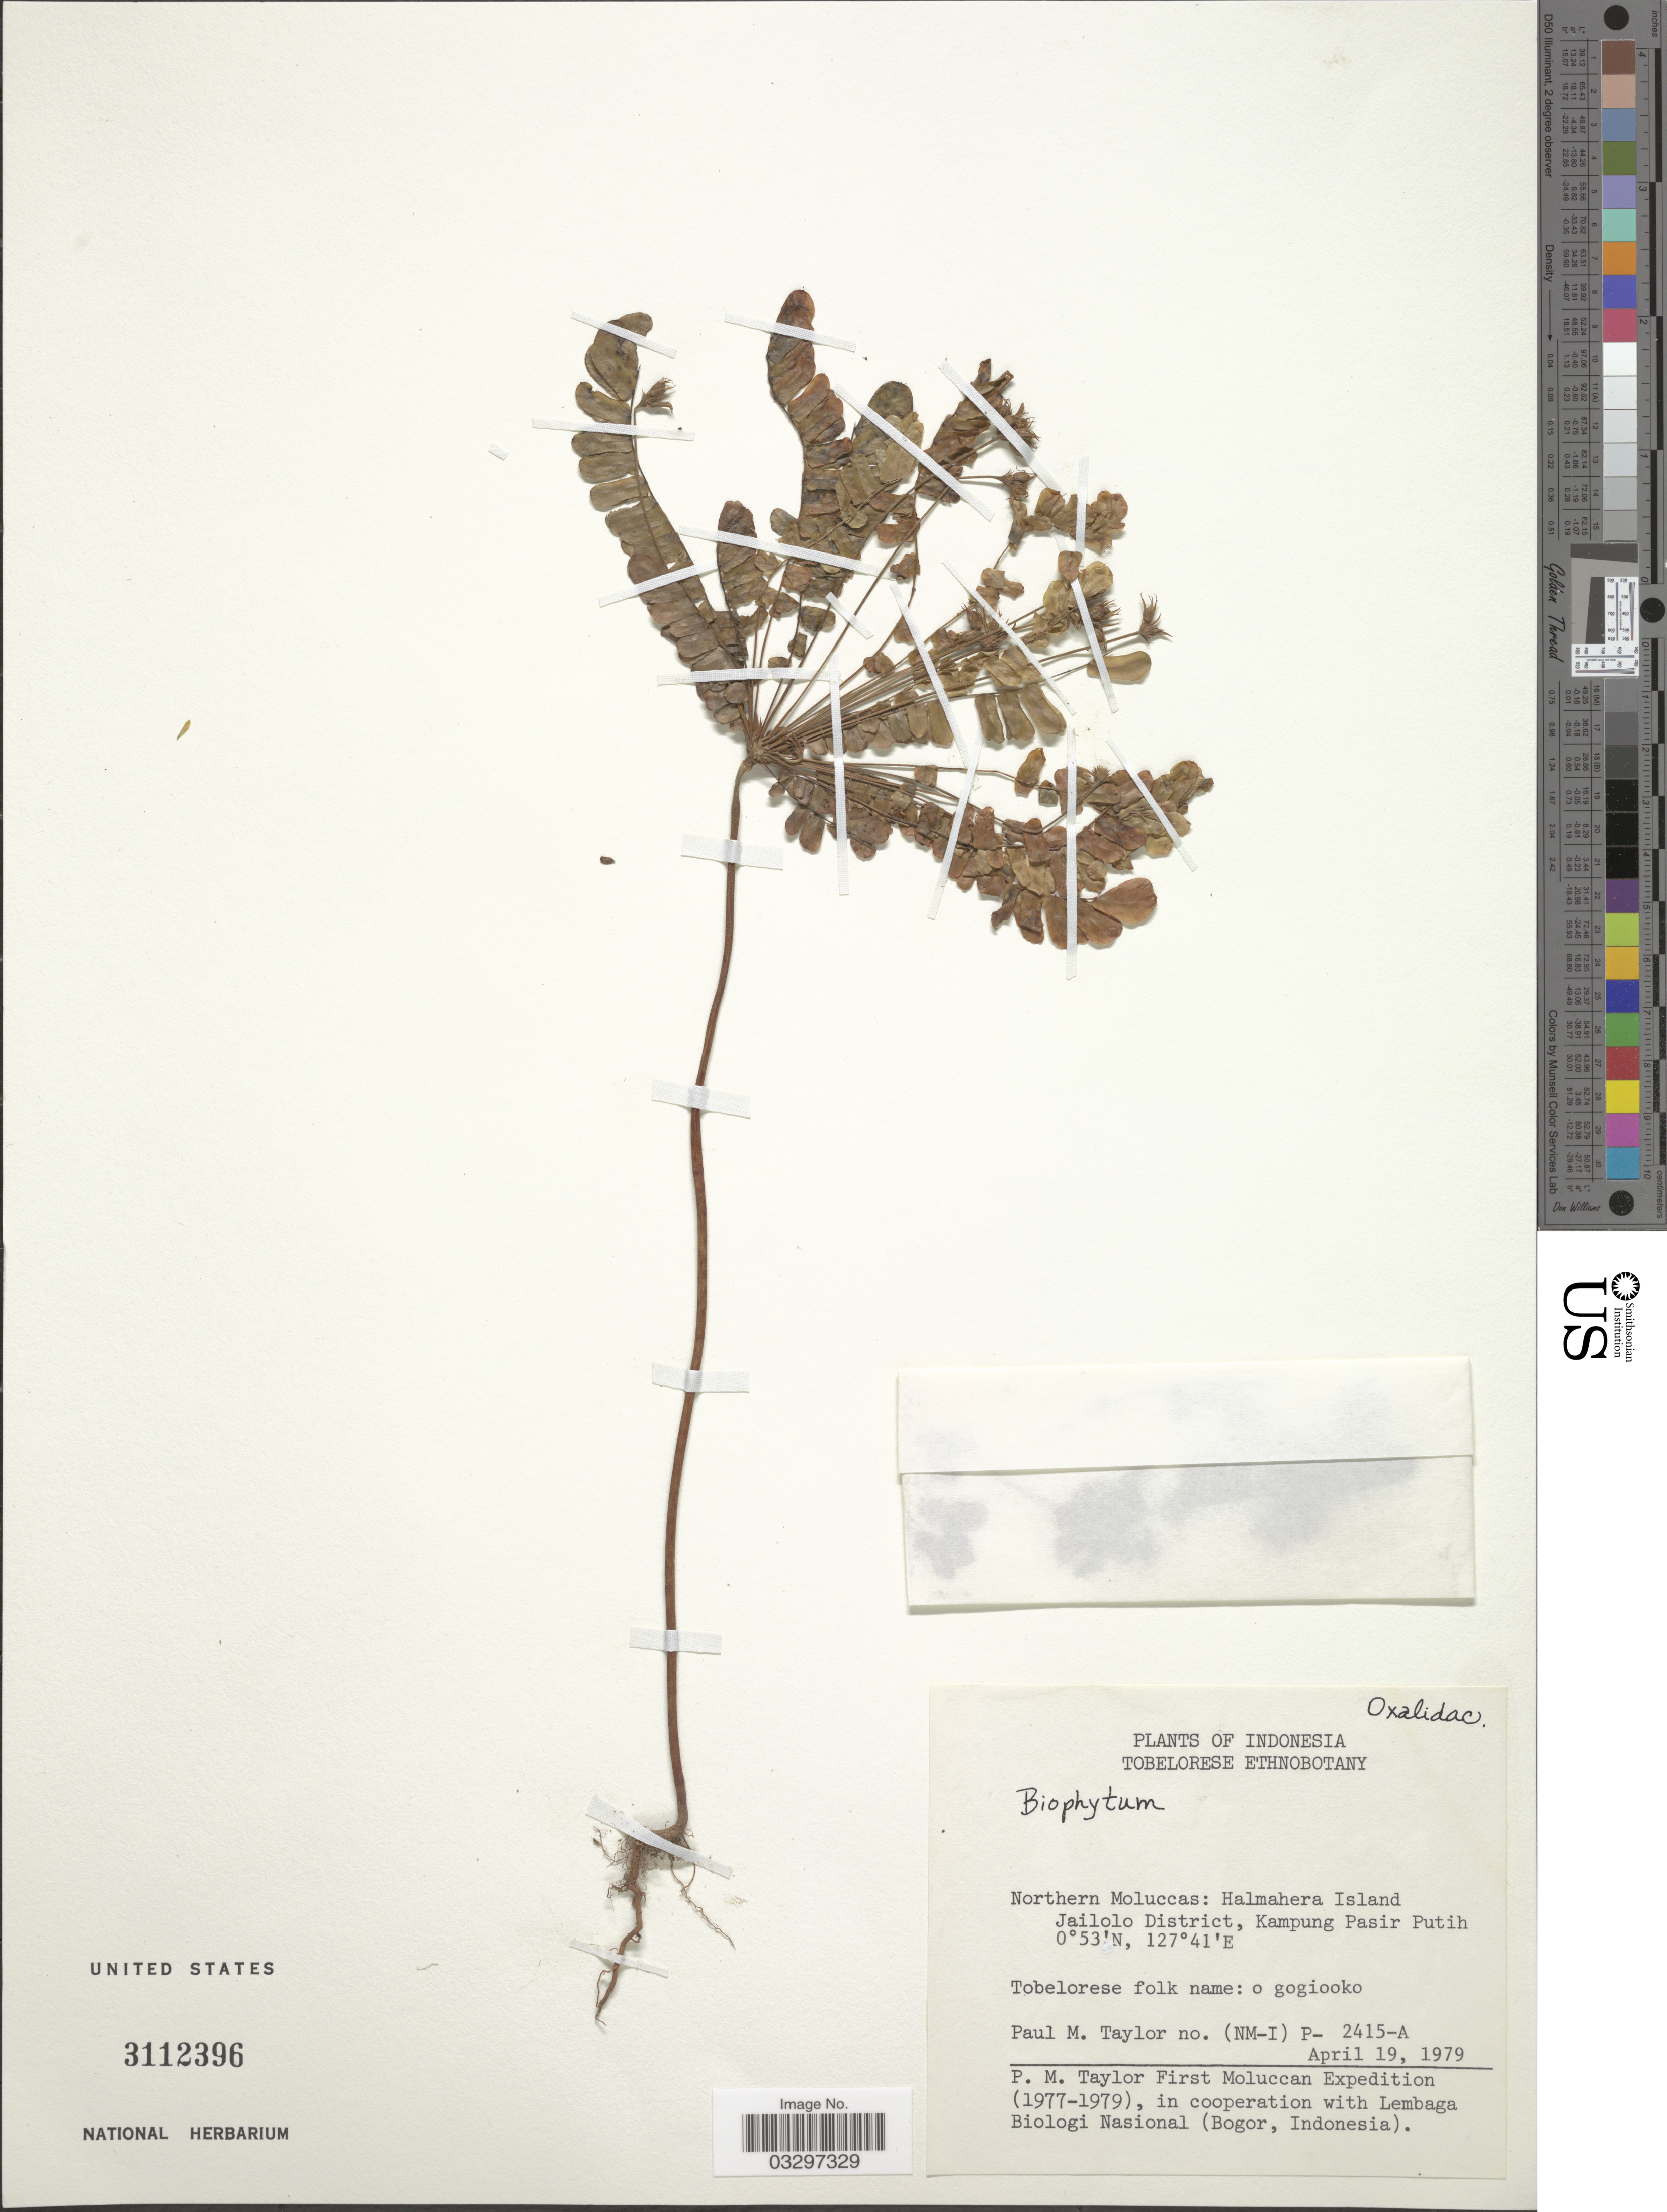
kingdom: Plantae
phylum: Tracheophyta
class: Magnoliopsida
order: Oxalidales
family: Oxalidaceae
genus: Biophytum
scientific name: Biophytum sp.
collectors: P. M. Taylor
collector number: (NM-I) P-2415-A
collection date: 1979-04-19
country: Indonesia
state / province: Maluku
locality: Northern Moluccas: Halmahera Island. Jailolo District, Kampung Pasir Putih.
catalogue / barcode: US 3112396